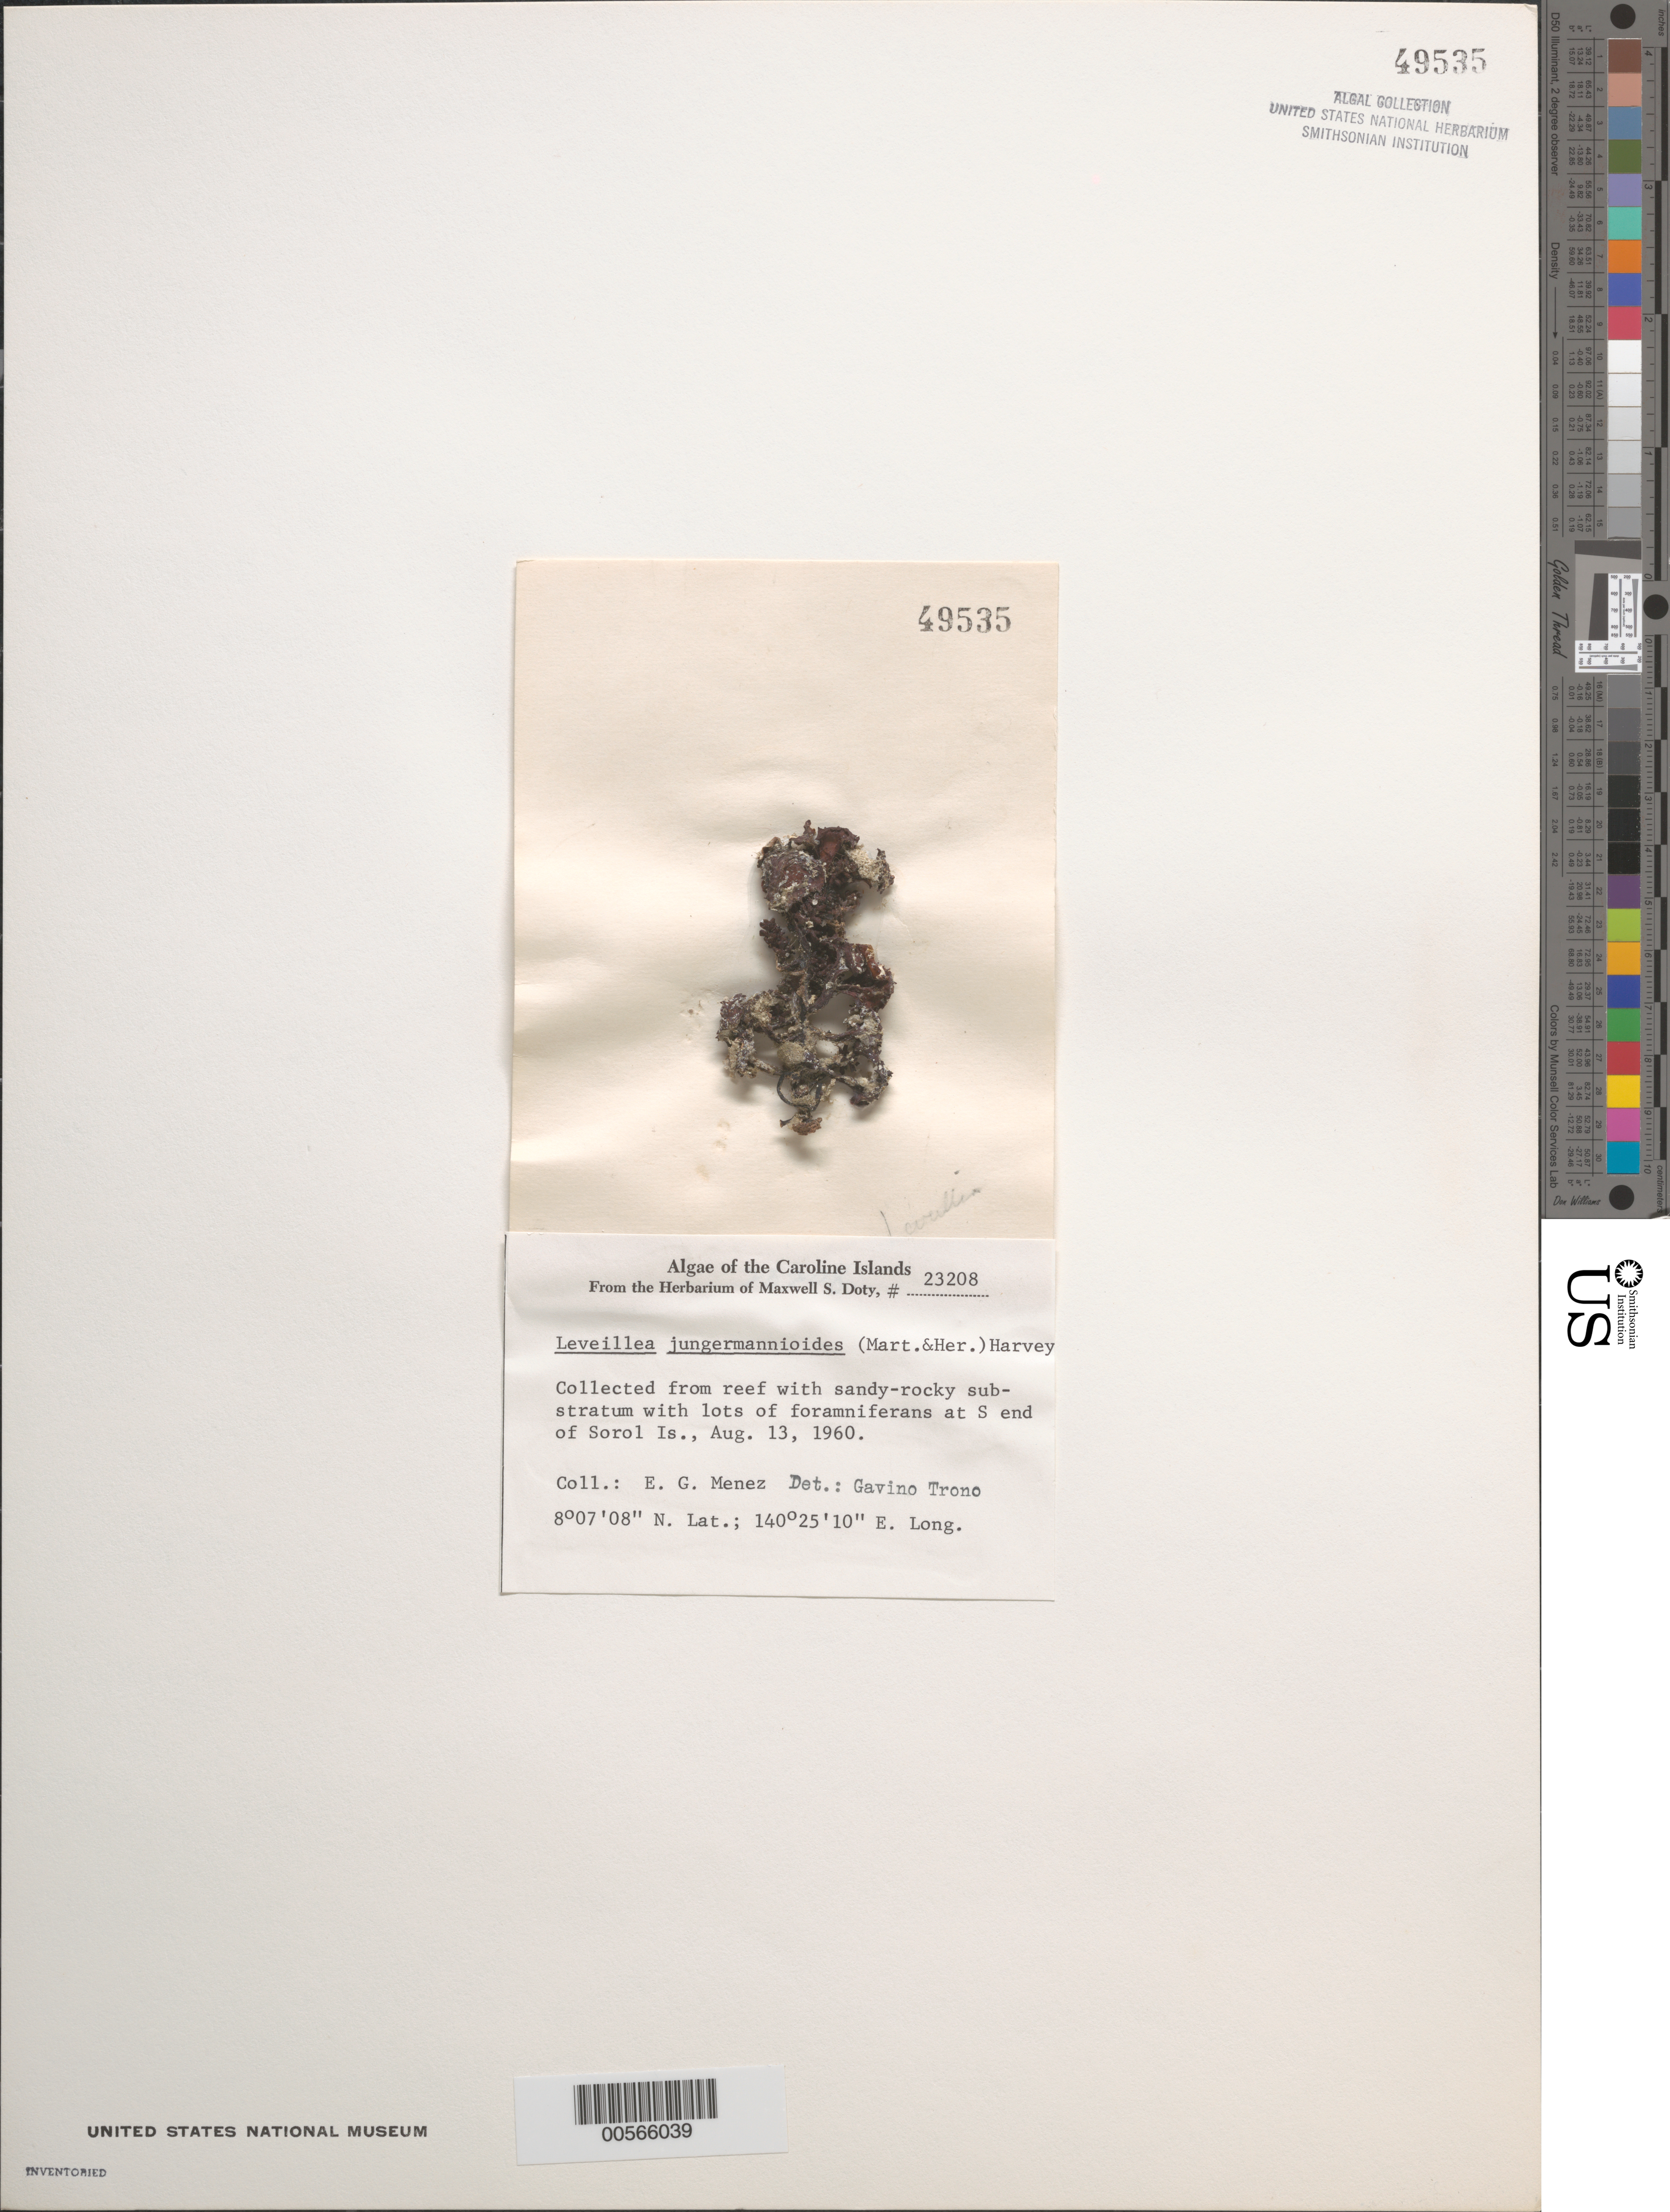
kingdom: Plantae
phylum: Rhodophyta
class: Florideophyceae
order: Ceramiales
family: Rhodomelaceae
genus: Leveillea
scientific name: Leveillea jungermannioides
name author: (Hering & G. Martens in G. Martens & Hering) Harv.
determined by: Trono, Gavino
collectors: Meñez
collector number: MSD 23208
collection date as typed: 13 Aug 1960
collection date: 1960-08-13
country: Micronesia, Federated States of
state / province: Yap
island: Sorol Atoll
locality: South end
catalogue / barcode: US 49535